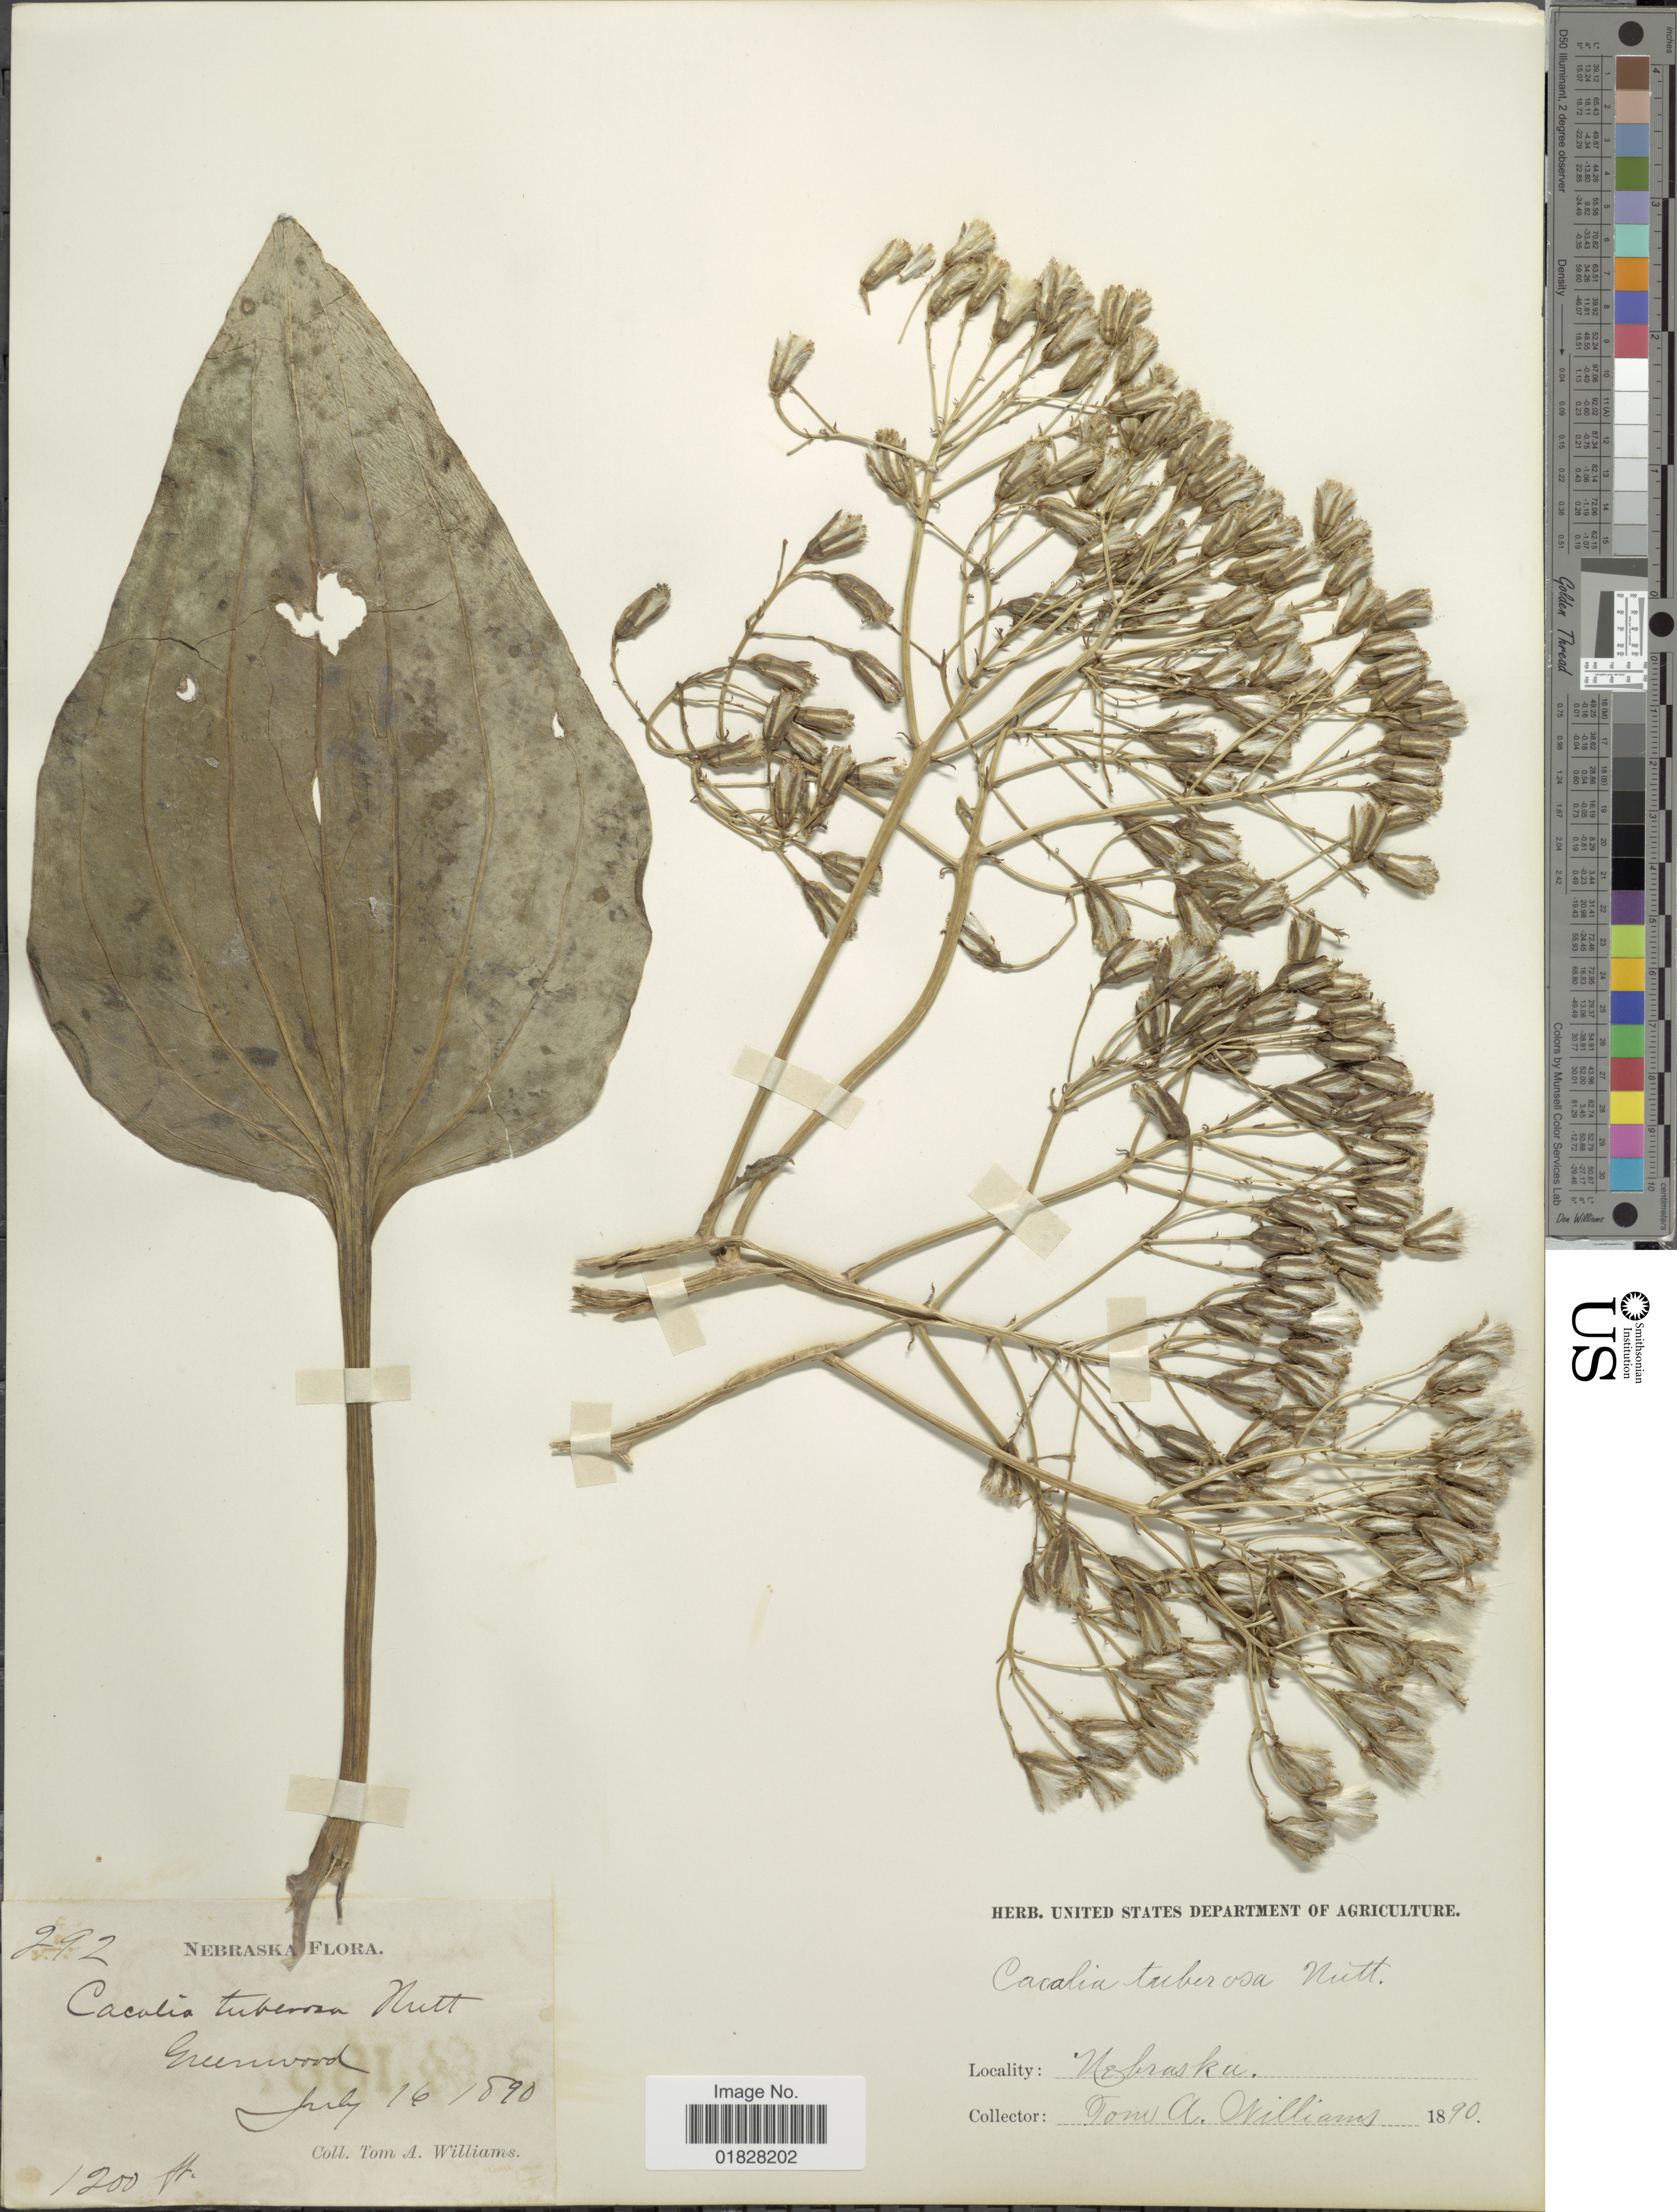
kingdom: Plantae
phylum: Tracheophyta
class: Magnoliopsida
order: Asterales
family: Asteraceae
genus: Arnoglossum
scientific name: Arnoglossum plantagineum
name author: Raf.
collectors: T. A. Williams (herbarium)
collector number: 292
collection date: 1890-07-16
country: United States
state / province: Nebraska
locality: Greenwood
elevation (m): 366